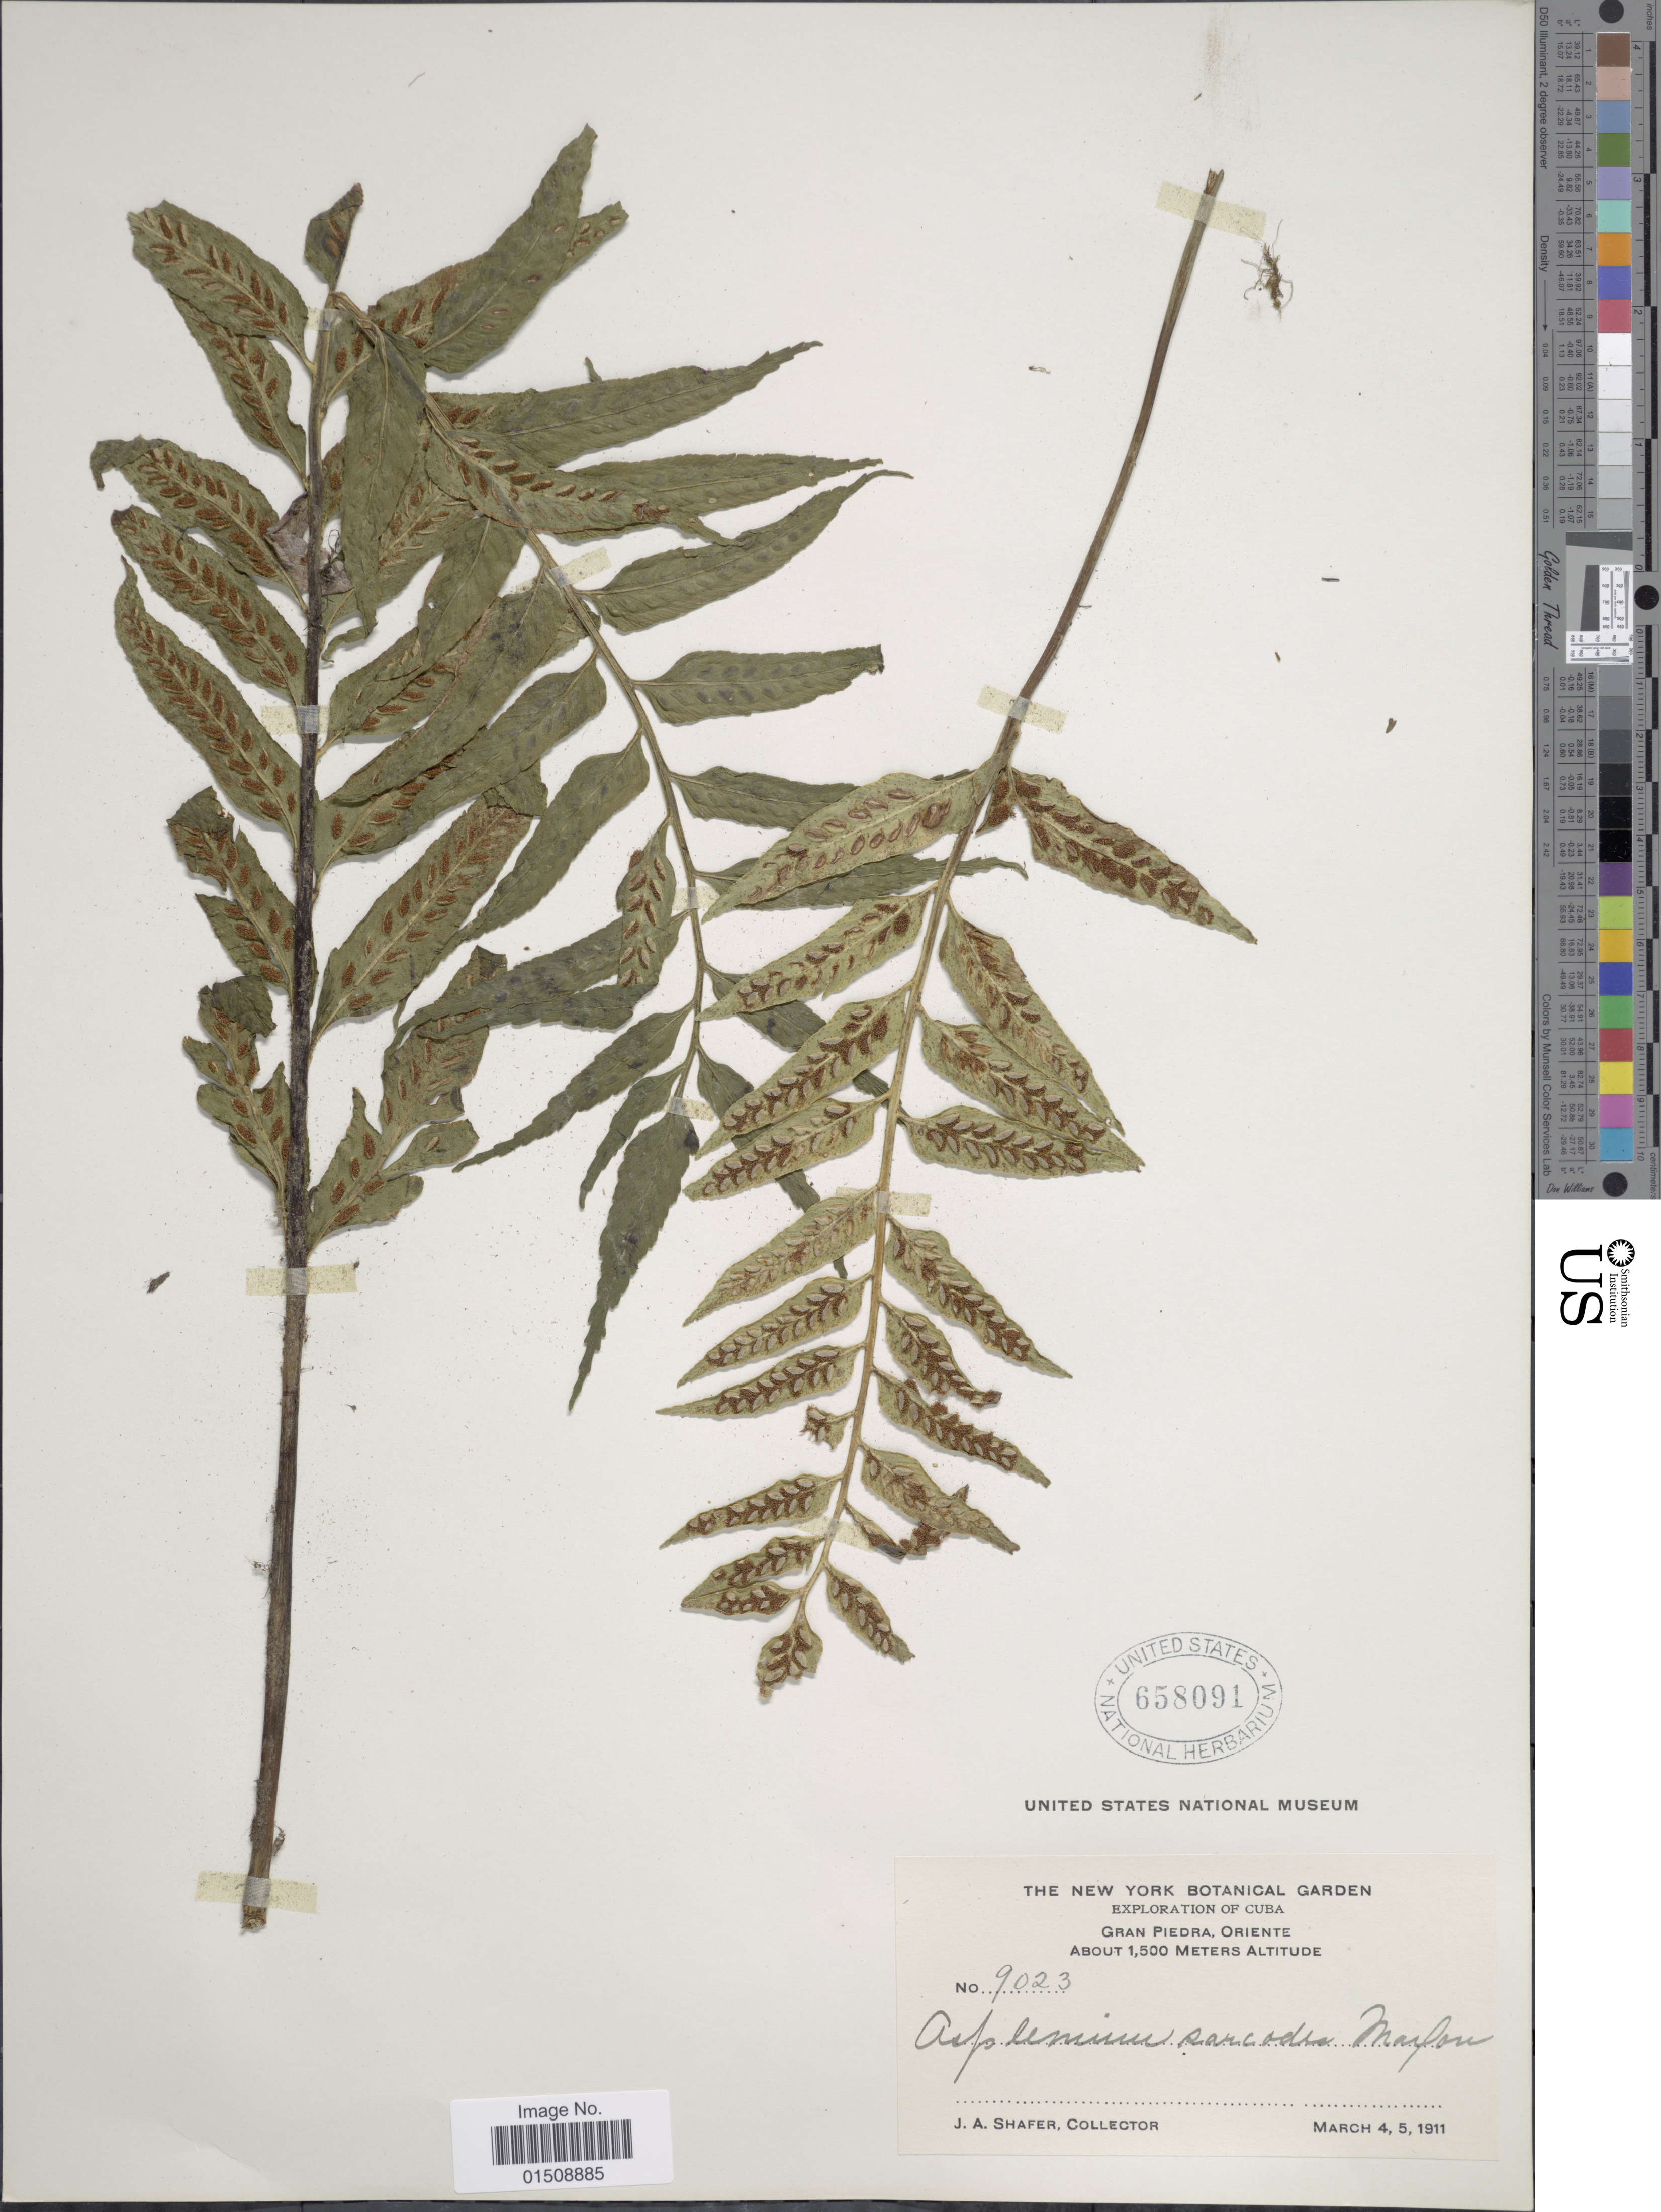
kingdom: Plantae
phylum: Tracheophyta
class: Polypodiopsida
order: Polypodiales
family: Aspleniaceae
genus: Asplenium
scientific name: Asplenium feei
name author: Kunze ex Fée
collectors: J. A. Shafer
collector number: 9023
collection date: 1911-03-04/1911-03-05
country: Cuba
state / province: Oriente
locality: Gran Piedra, Oriente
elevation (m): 1500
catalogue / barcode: US 658091